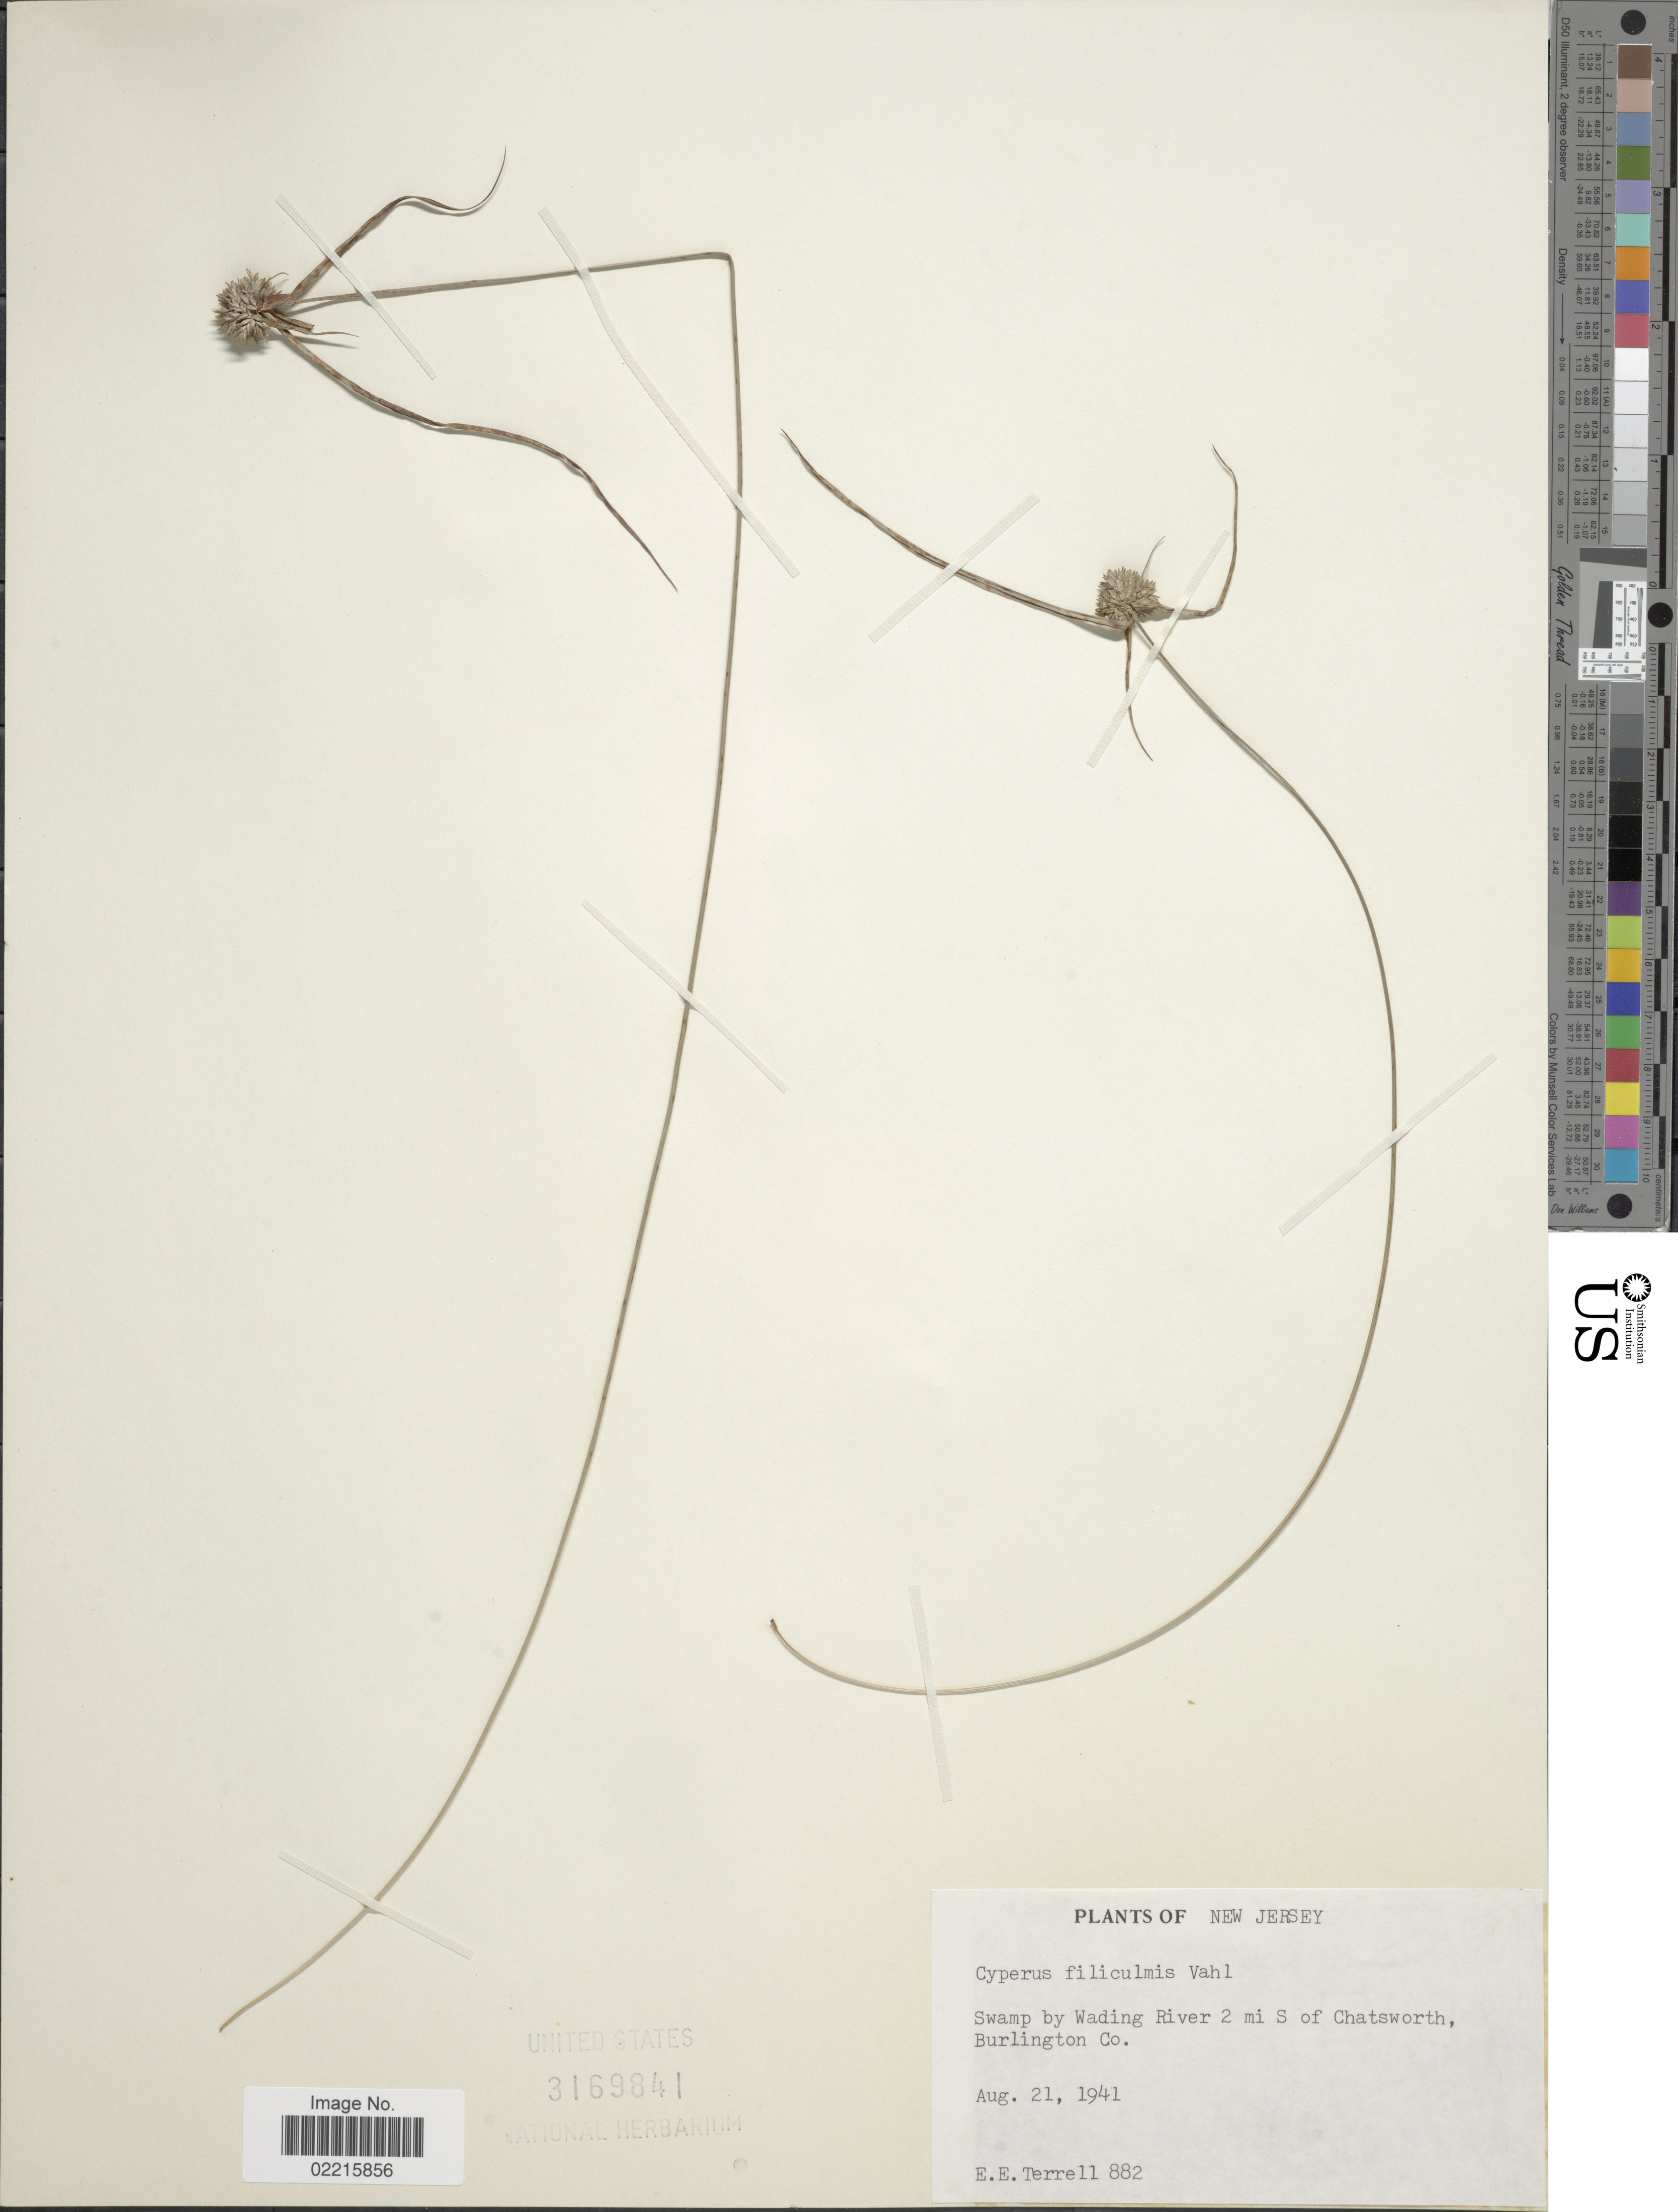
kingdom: Plantae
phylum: Tracheophyta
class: Liliopsida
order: Poales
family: Cyperaceae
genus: Cyperus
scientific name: Cyperus filiculmis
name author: Vahl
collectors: E. E. Terrell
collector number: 882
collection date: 1941-08-21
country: United States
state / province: New Jersey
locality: Swamp by Wading River 2 mi S of Chatsworth, Burlington Co.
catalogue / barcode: US 3169841